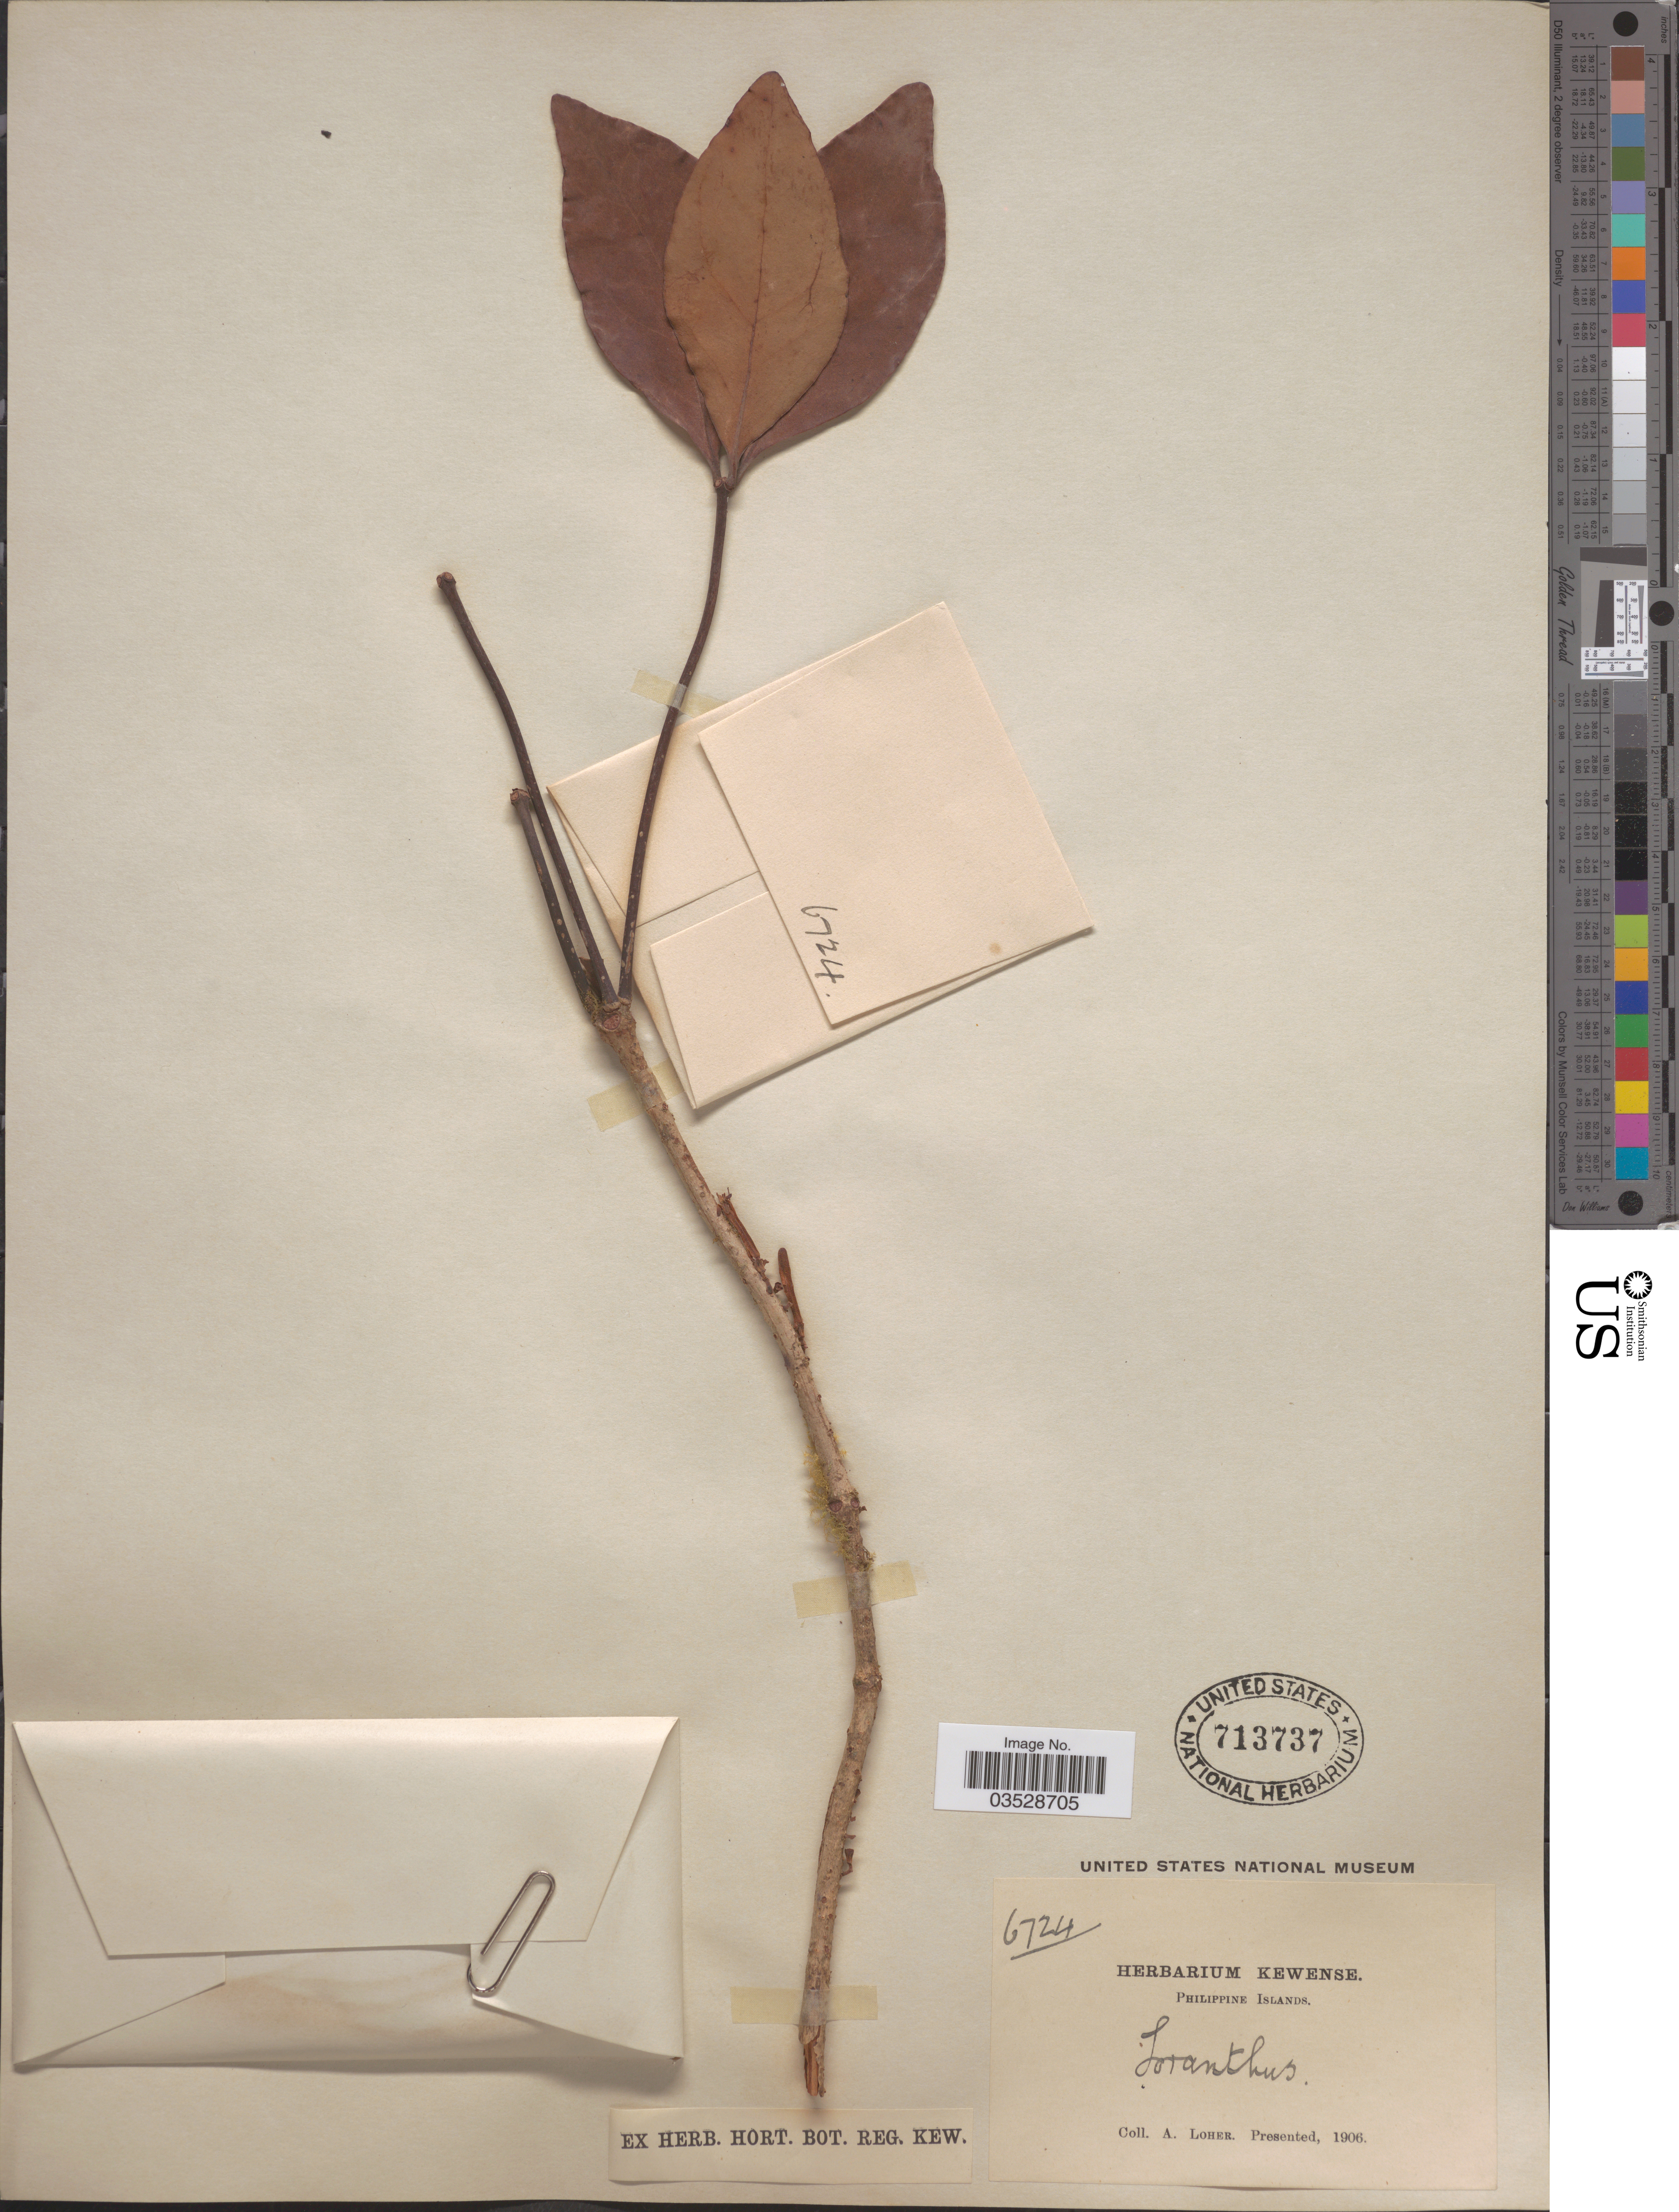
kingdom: Plantae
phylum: Tracheophyta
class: Magnoliopsida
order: Santalales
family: Loranthaceae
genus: Loranthus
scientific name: Loranthus sp.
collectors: A. Loher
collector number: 6724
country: Philippines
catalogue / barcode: US 713737